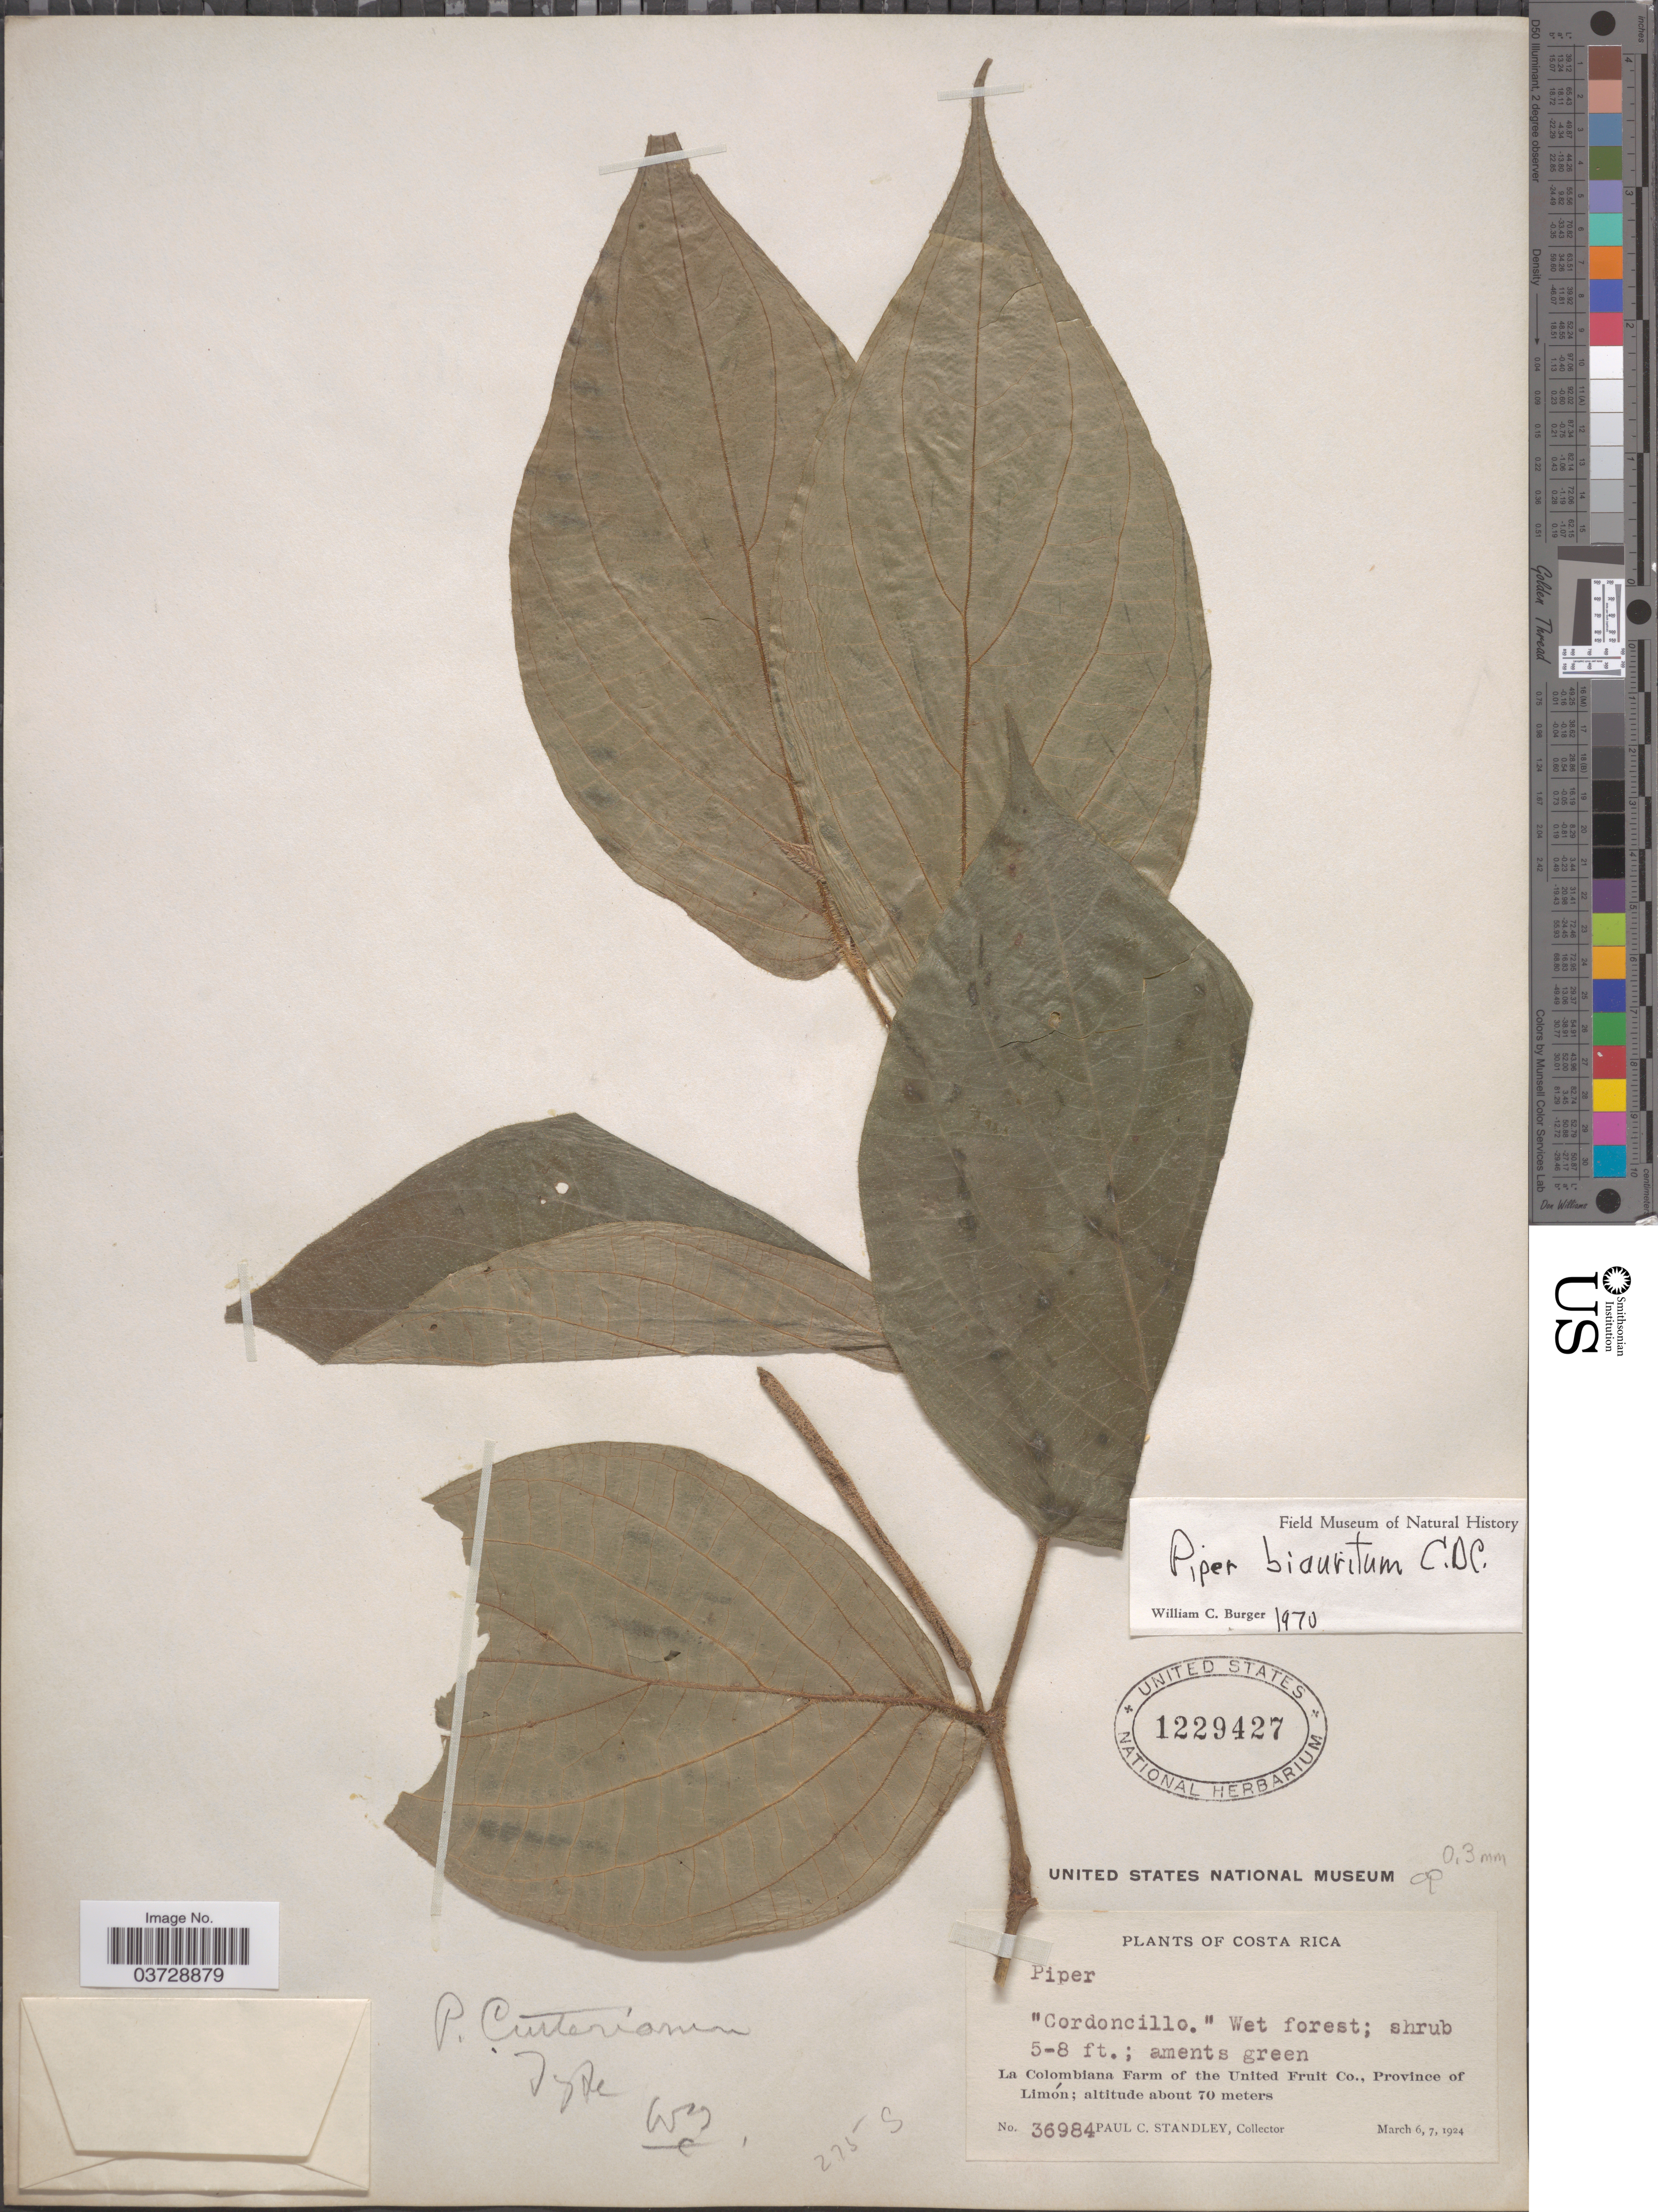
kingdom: Plantae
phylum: Tracheophyta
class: Magnoliopsida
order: Piperales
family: Piperaceae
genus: Piper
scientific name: Piper biauritum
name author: C. DC. in Pittier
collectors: P. C. Standley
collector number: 36984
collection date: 1924-03-06/1924-03-07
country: Costa Rica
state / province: Limón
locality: La Colombiana Farm of the United Fruit Co.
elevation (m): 70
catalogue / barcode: US 1229427